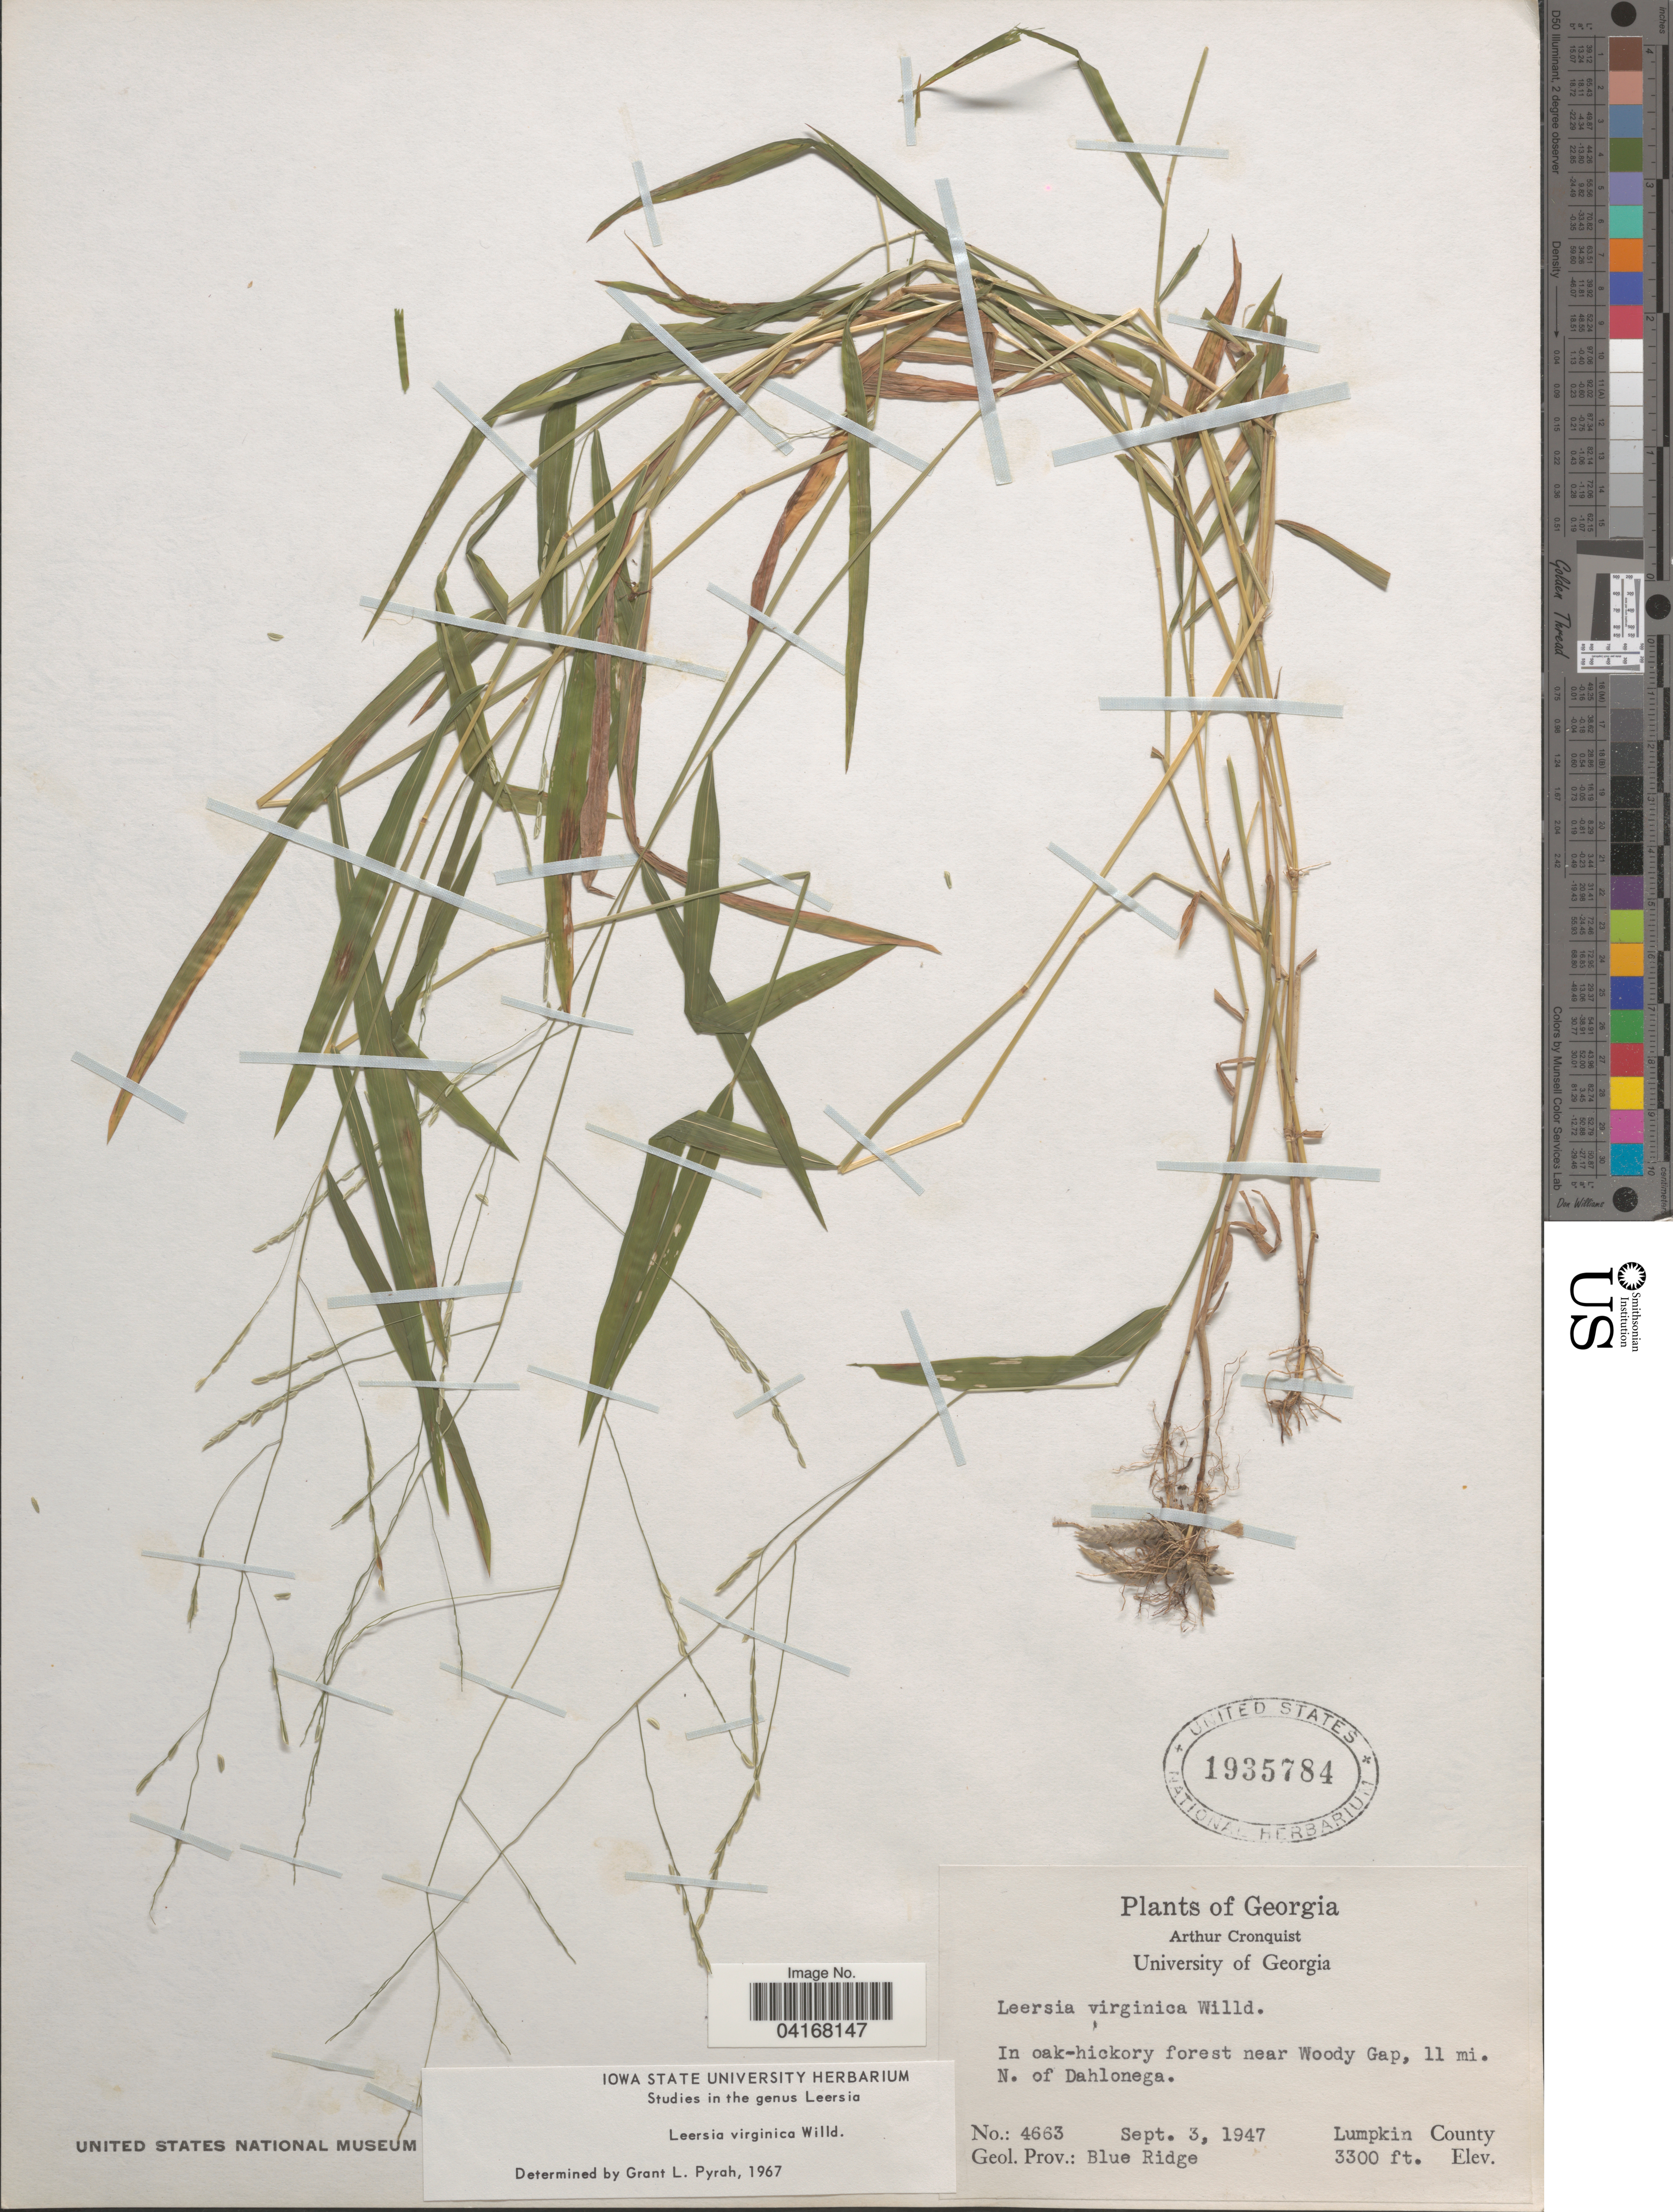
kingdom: Plantae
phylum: Tracheophyta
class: Liliopsida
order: Poales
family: Poaceae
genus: Leersia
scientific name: Leersia virginica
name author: Willd.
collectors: A. J. Cronquist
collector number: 4663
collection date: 1947-09-03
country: United States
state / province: Georgia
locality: In oak-hickory forest near Woody Gap, 11 mi. N. of Dahlonega. Lumpkin County. Geol. Prov.: Blue Ridge.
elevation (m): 1006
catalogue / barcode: US 1935784